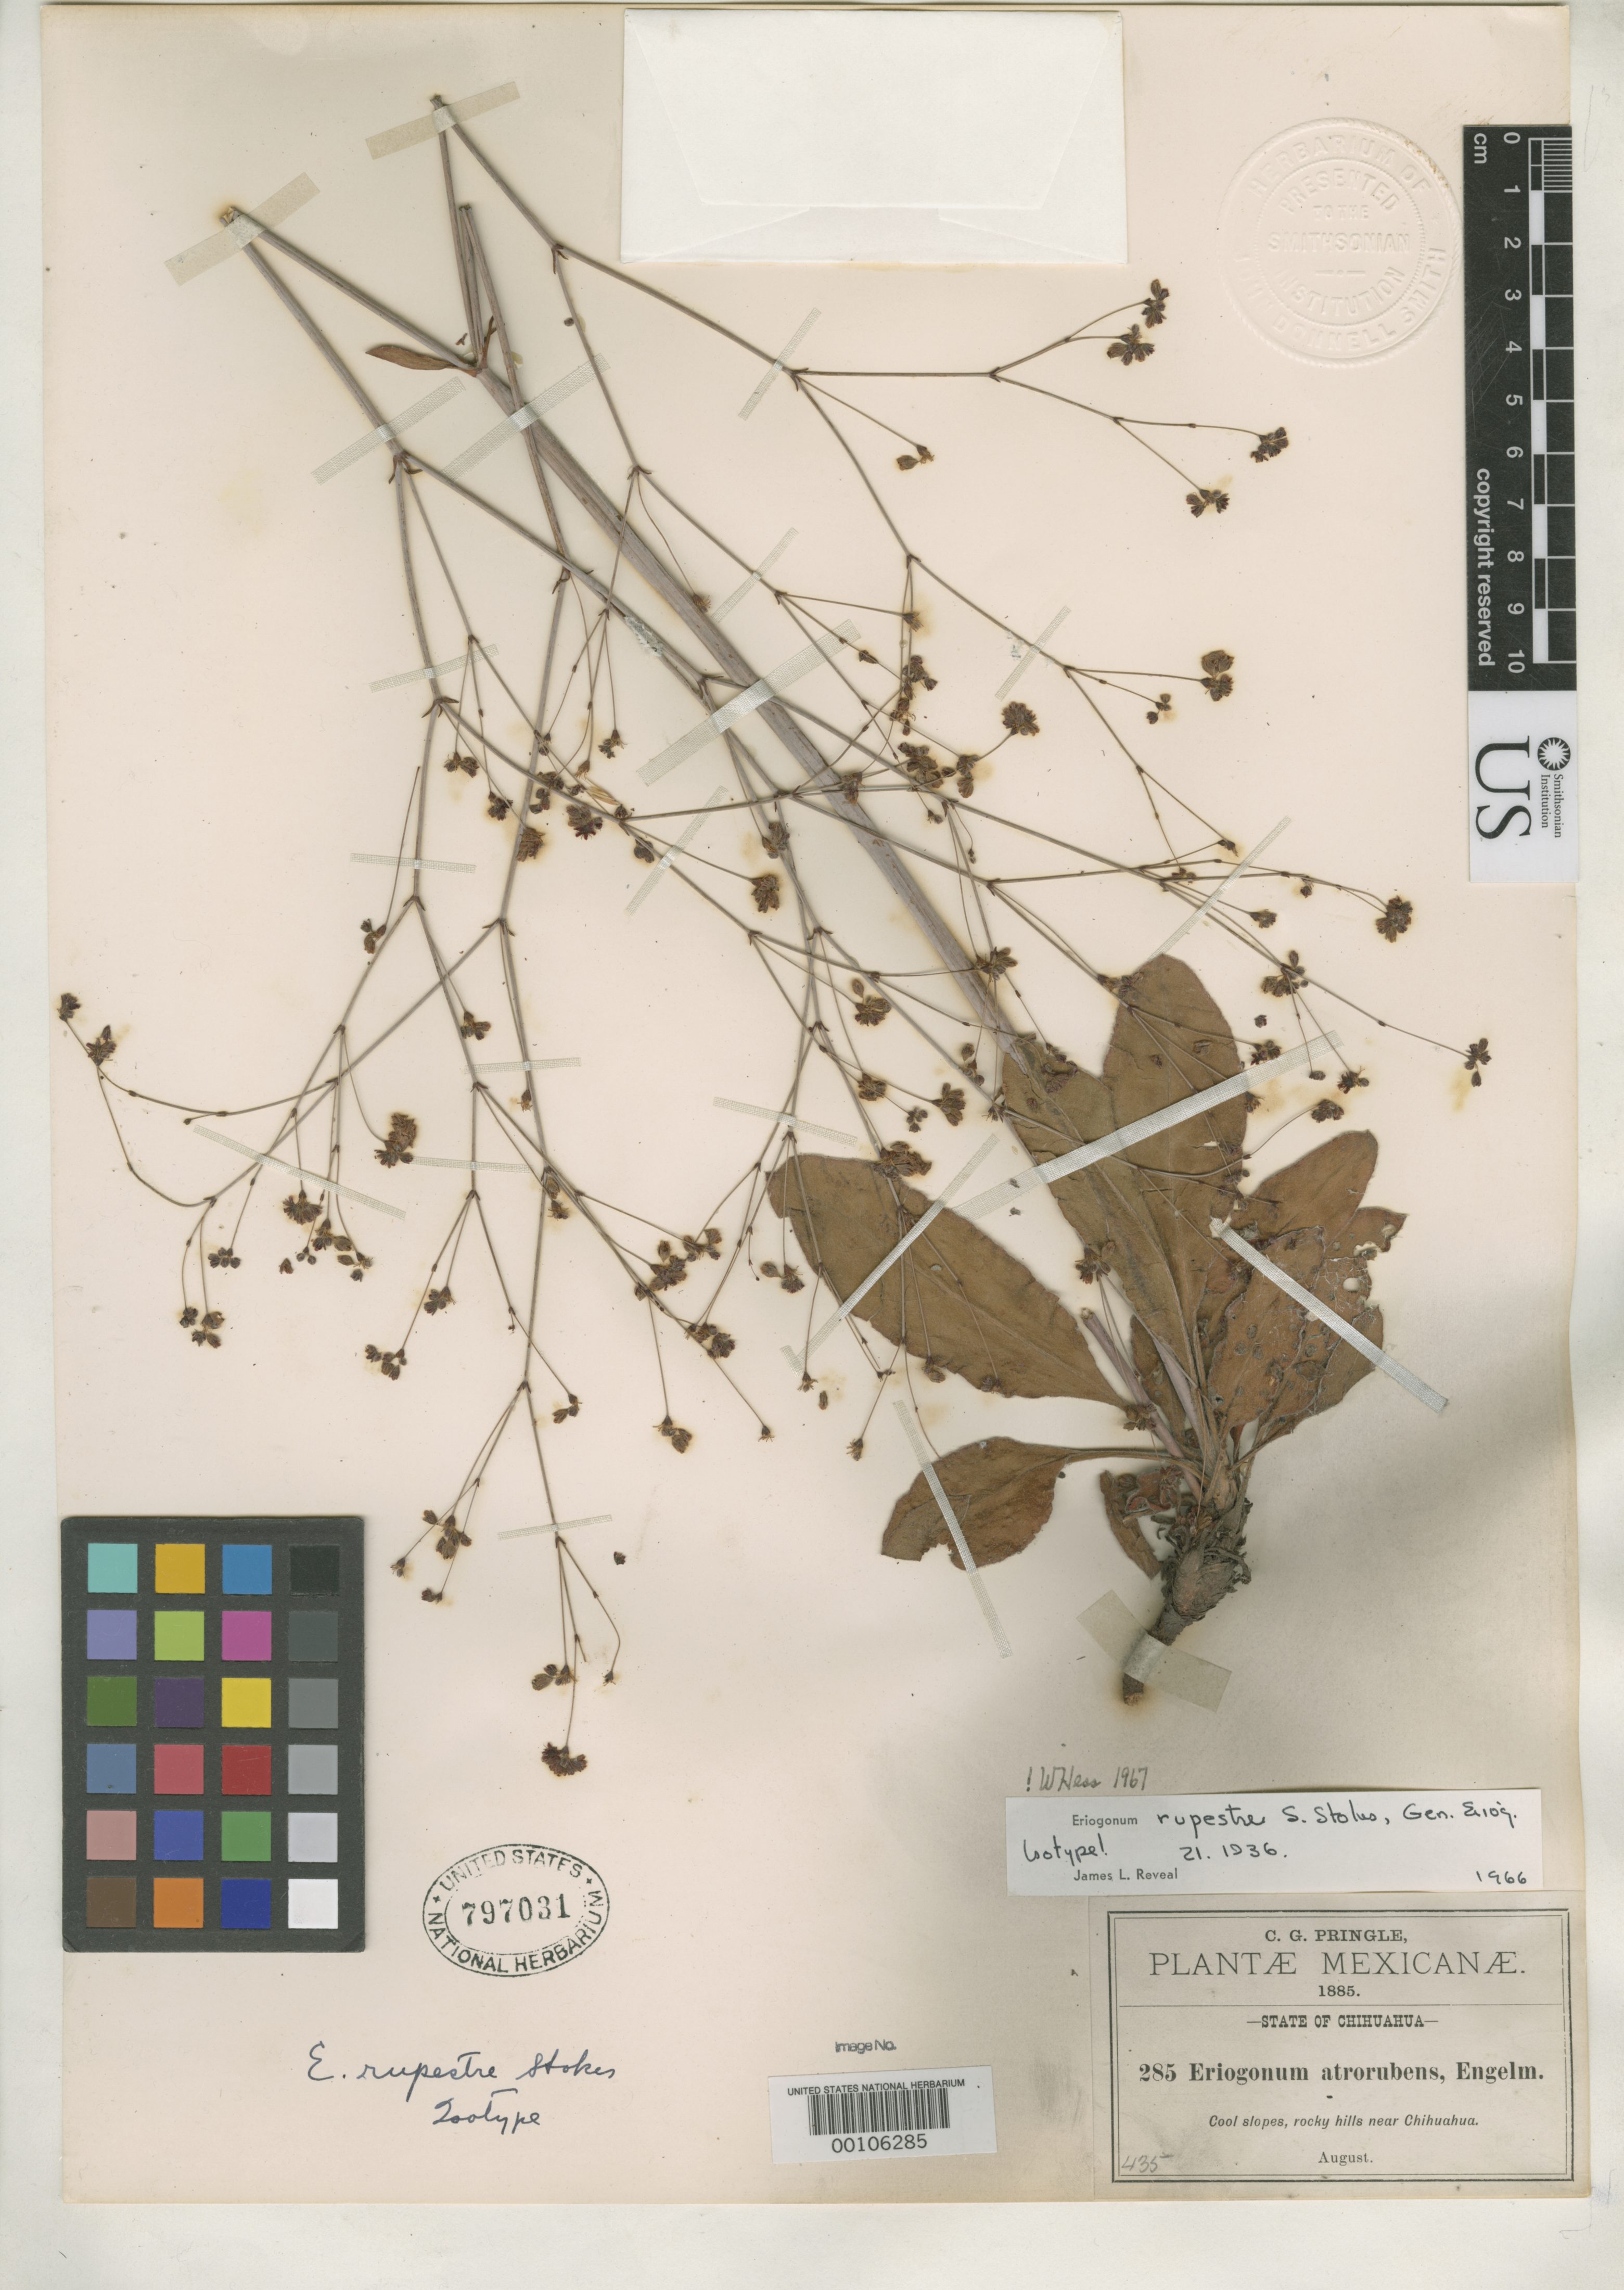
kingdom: Plantae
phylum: Tracheophyta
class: Magnoliopsida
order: Caryophyllales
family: Polygonaceae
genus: Eriogonum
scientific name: Eriogonum rupestre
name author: S. Stokes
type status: Isotype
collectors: C. G. Pringle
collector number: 285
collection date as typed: Aug 1885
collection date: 1885-08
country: Mexico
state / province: Chihuahua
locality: Near Chihuahua.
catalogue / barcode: US 797031